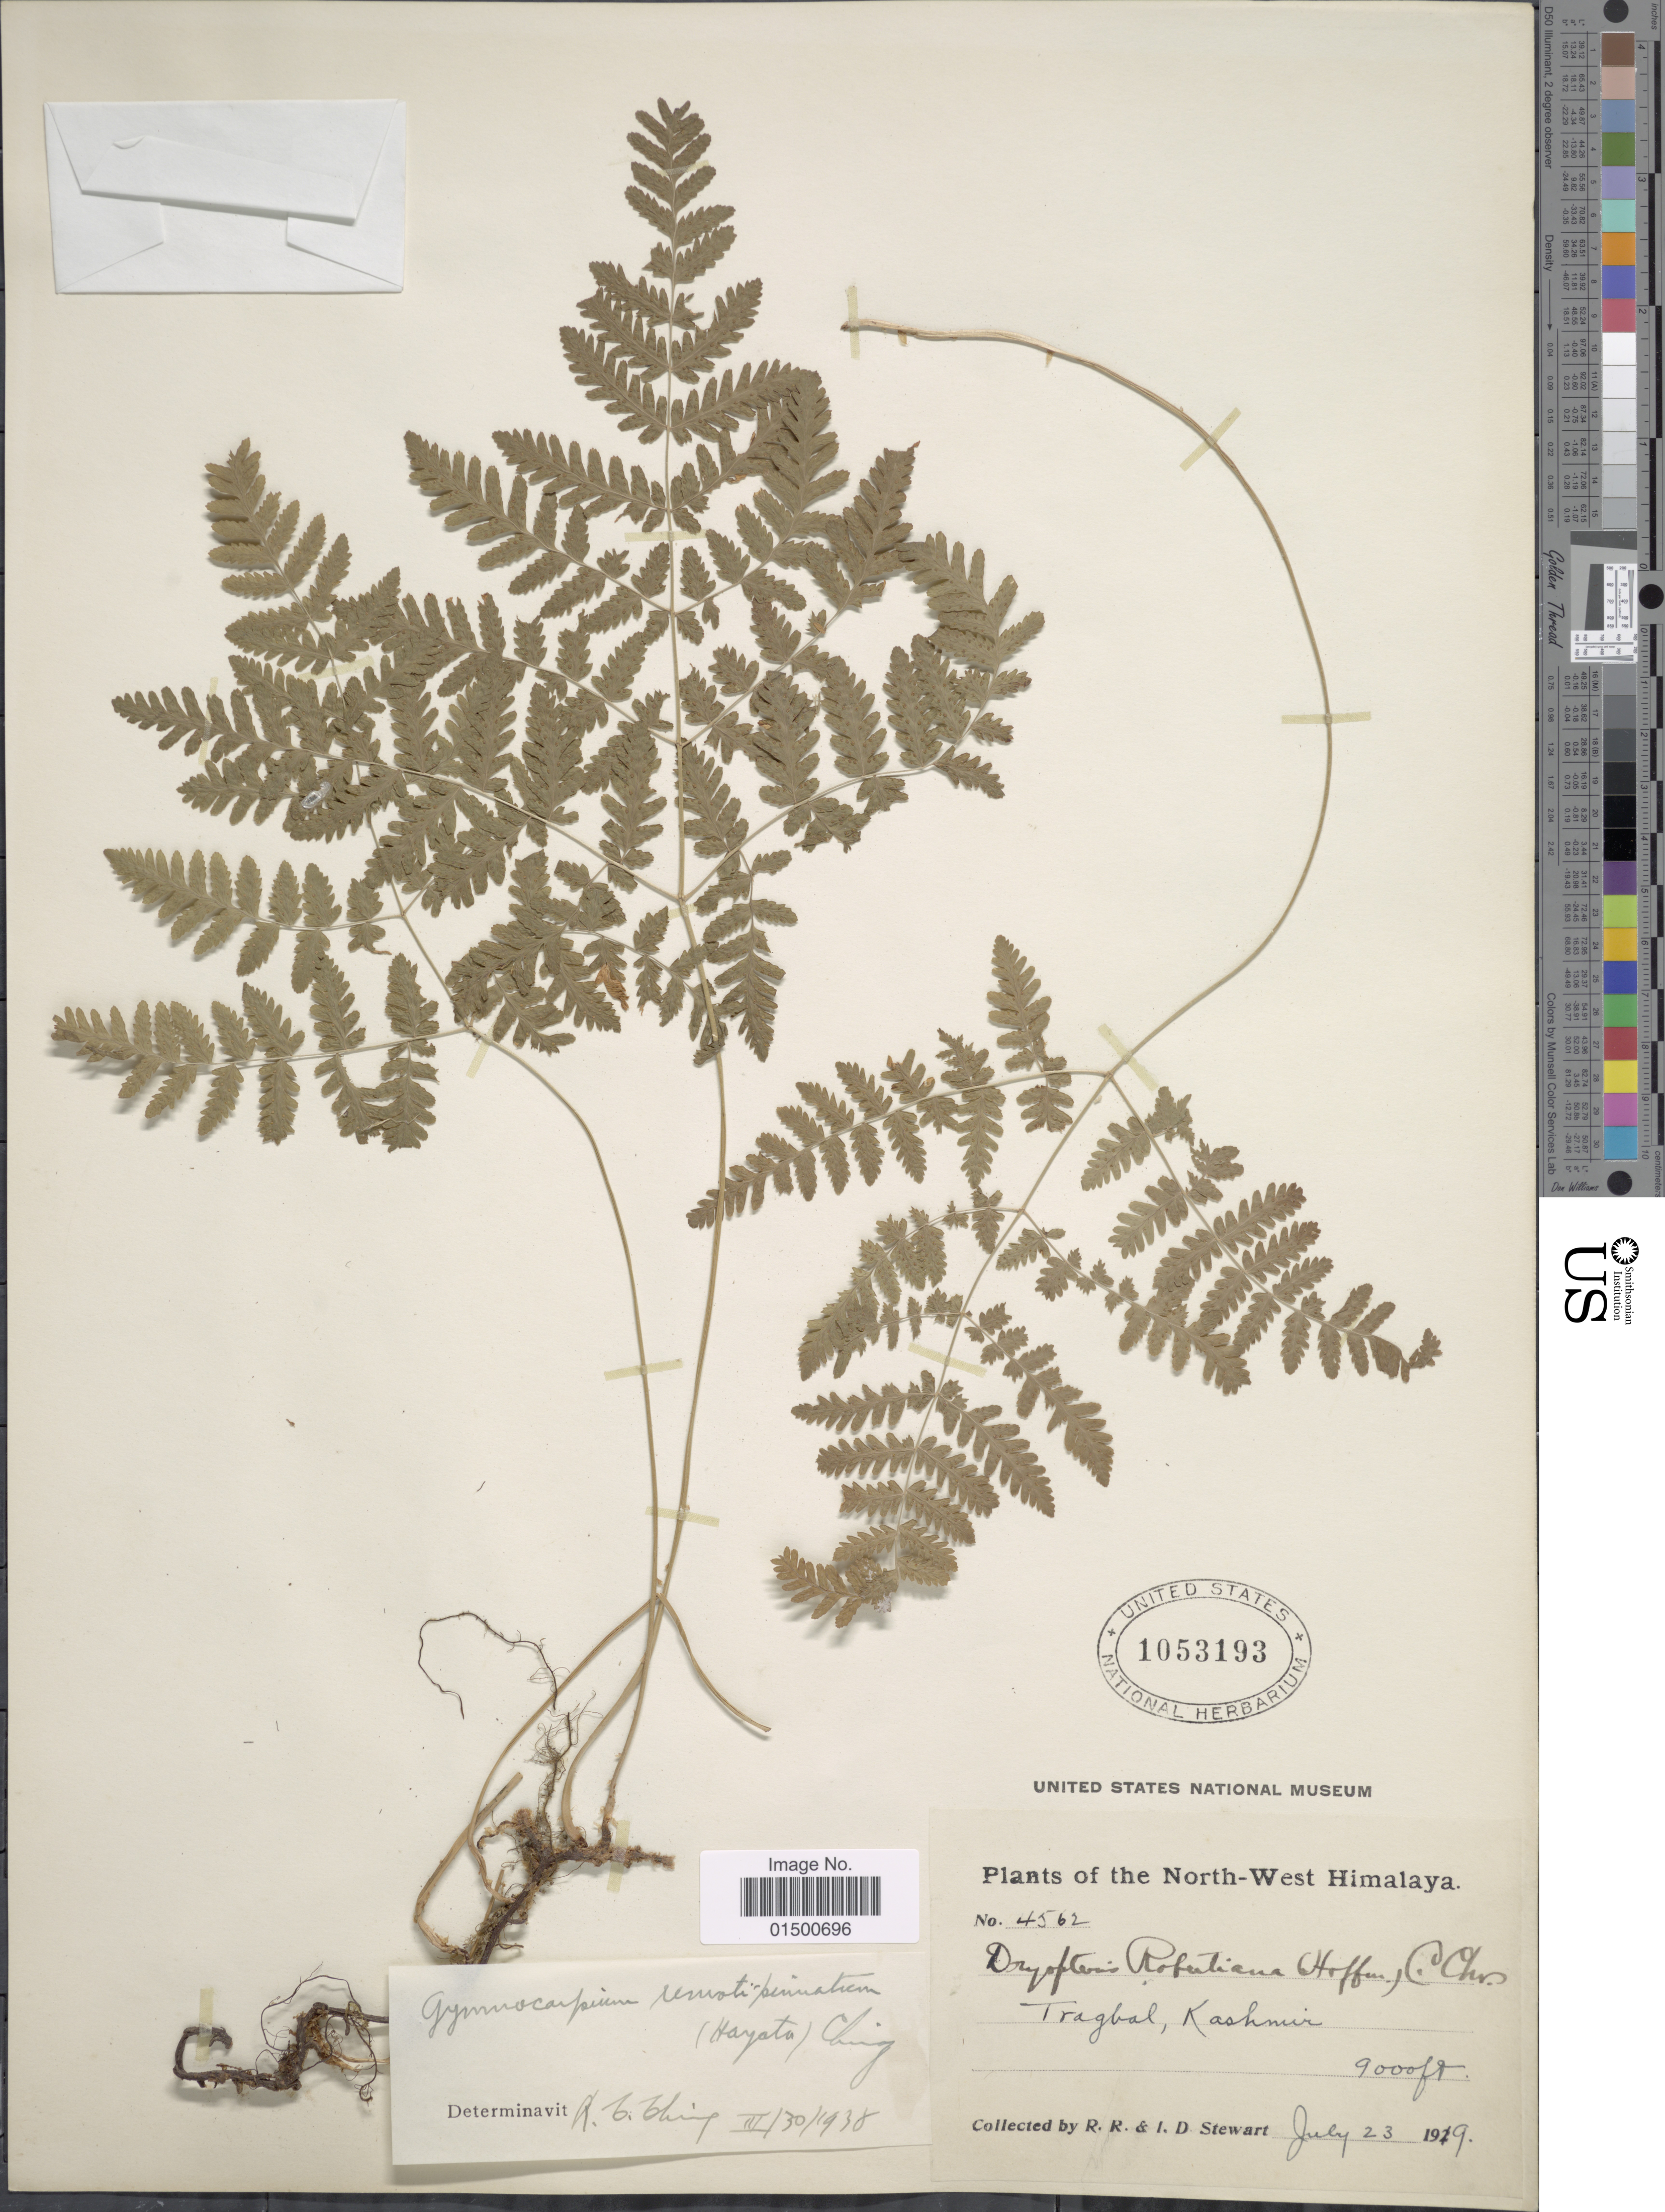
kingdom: Plantae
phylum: Tracheophyta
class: Polypodiopsida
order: Polypodiales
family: Cystopteridaceae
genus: Gymnocarpium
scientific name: Gymnocarpium remotepinnatum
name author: (Hayata) Ching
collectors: R. R. Stewart & I. Stewart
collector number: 4562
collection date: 1919-07-23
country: India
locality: North-West Himalaya, Tragbal, Kashmir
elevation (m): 2743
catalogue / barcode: US 1053193